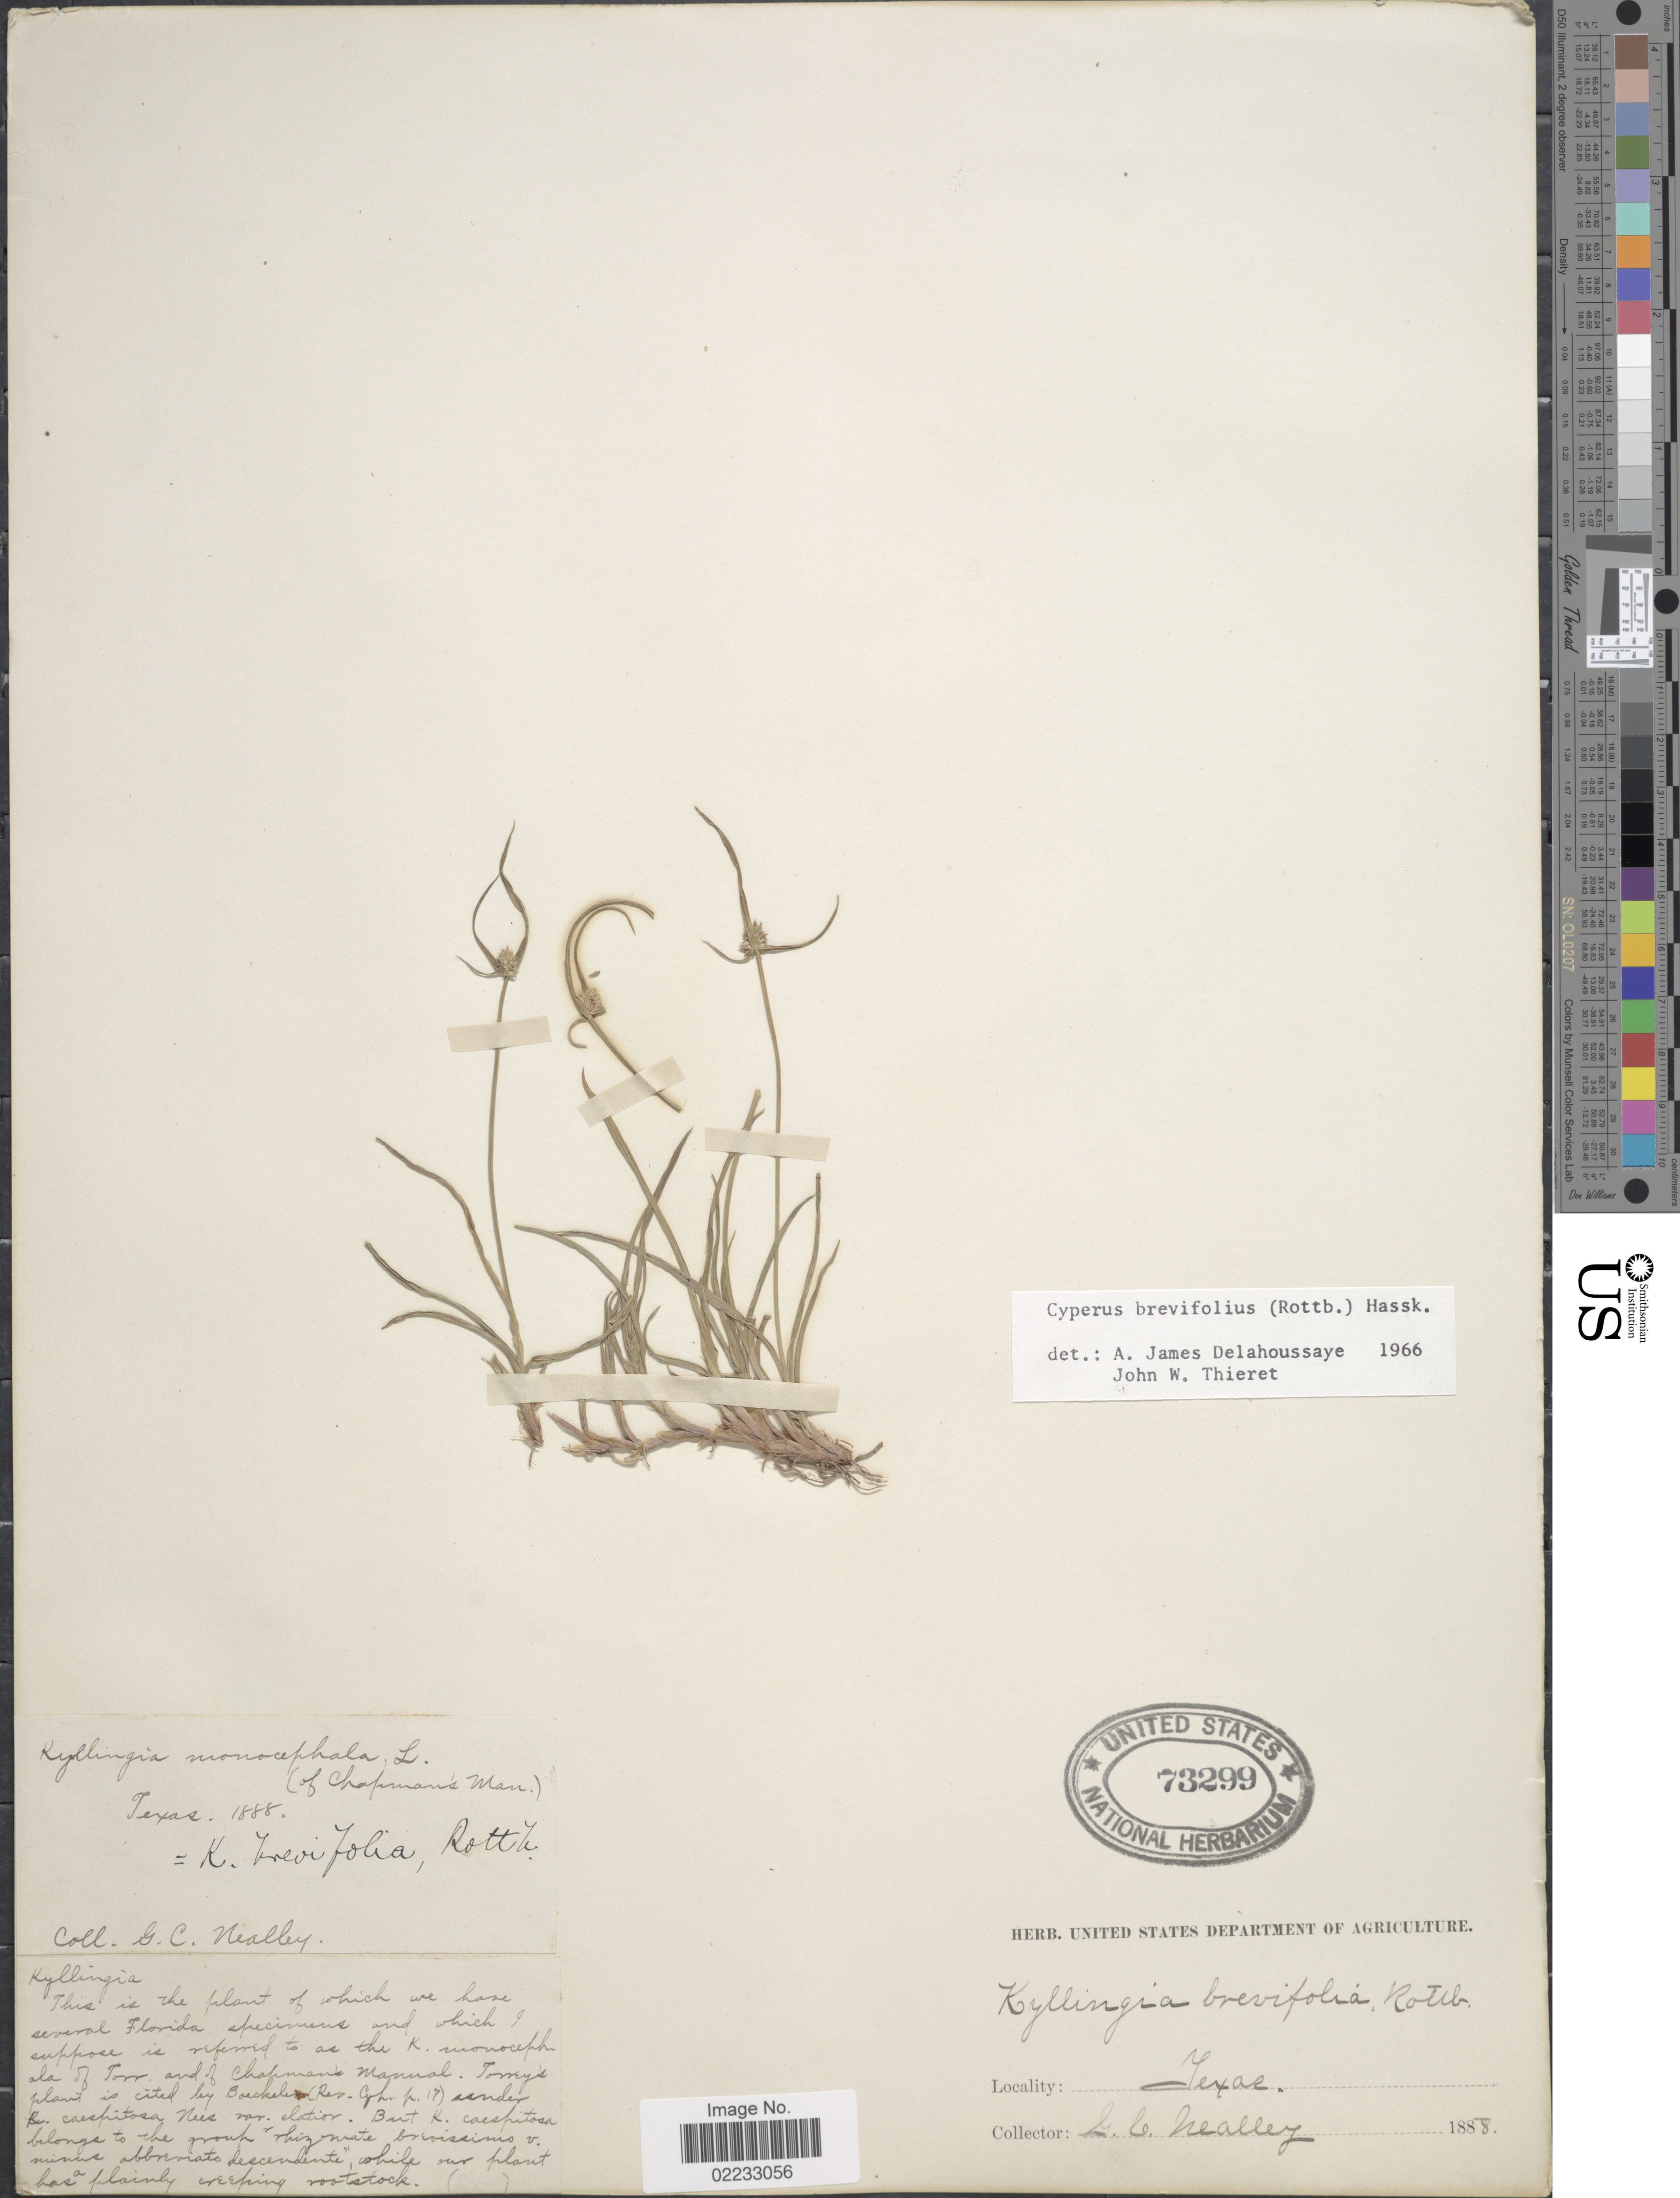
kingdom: Plantae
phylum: Tracheophyta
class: Liliopsida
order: Poales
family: Cyperaceae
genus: Cyperus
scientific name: Cyperus brevifolius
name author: (Rottb.) Hassk.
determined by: Strong, M. T., (US), Smithsonian Institution - National Museum of Natural History (UNITED STATES)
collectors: G. C. Nealley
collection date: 1888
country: United States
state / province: Texas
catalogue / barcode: US 73299